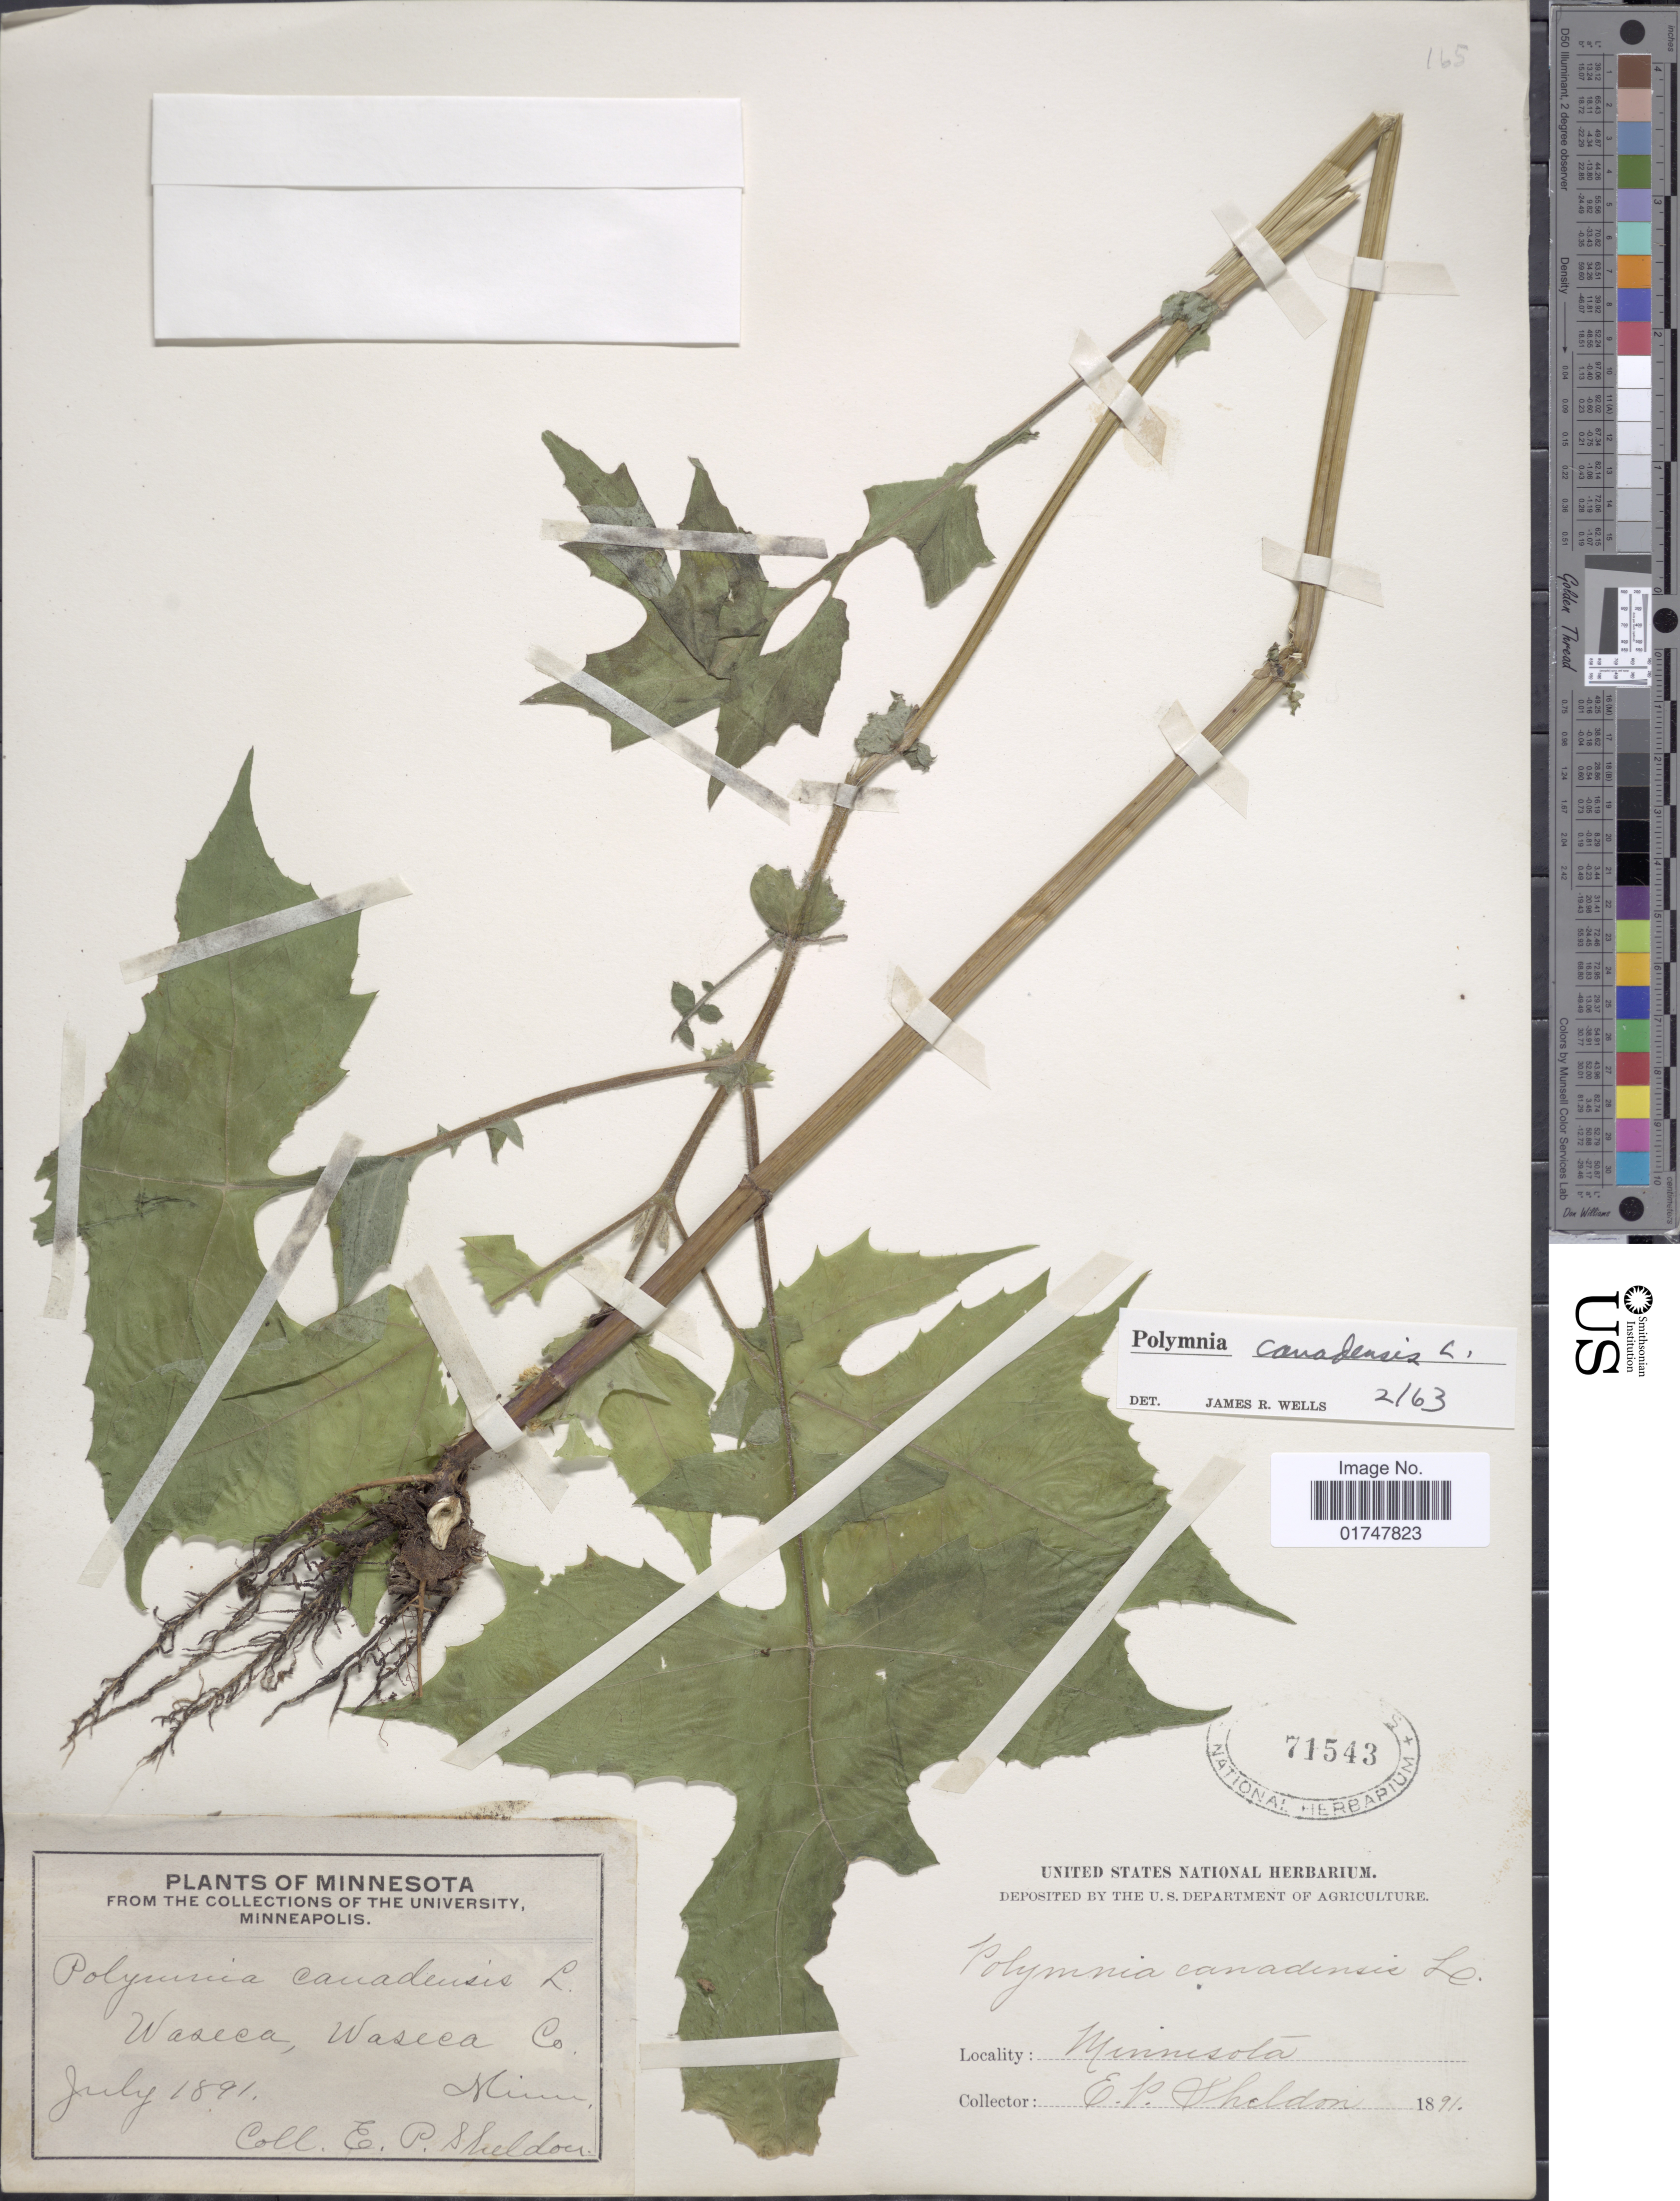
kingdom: Plantae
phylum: Tracheophyta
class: Magnoliopsida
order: Asterales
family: Asteraceae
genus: Polymnia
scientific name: Polymnia canadensis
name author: L.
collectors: E. P. Sheldon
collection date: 1891-07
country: United States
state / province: Minnesota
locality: Waseca, Waseca Co.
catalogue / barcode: US 71543